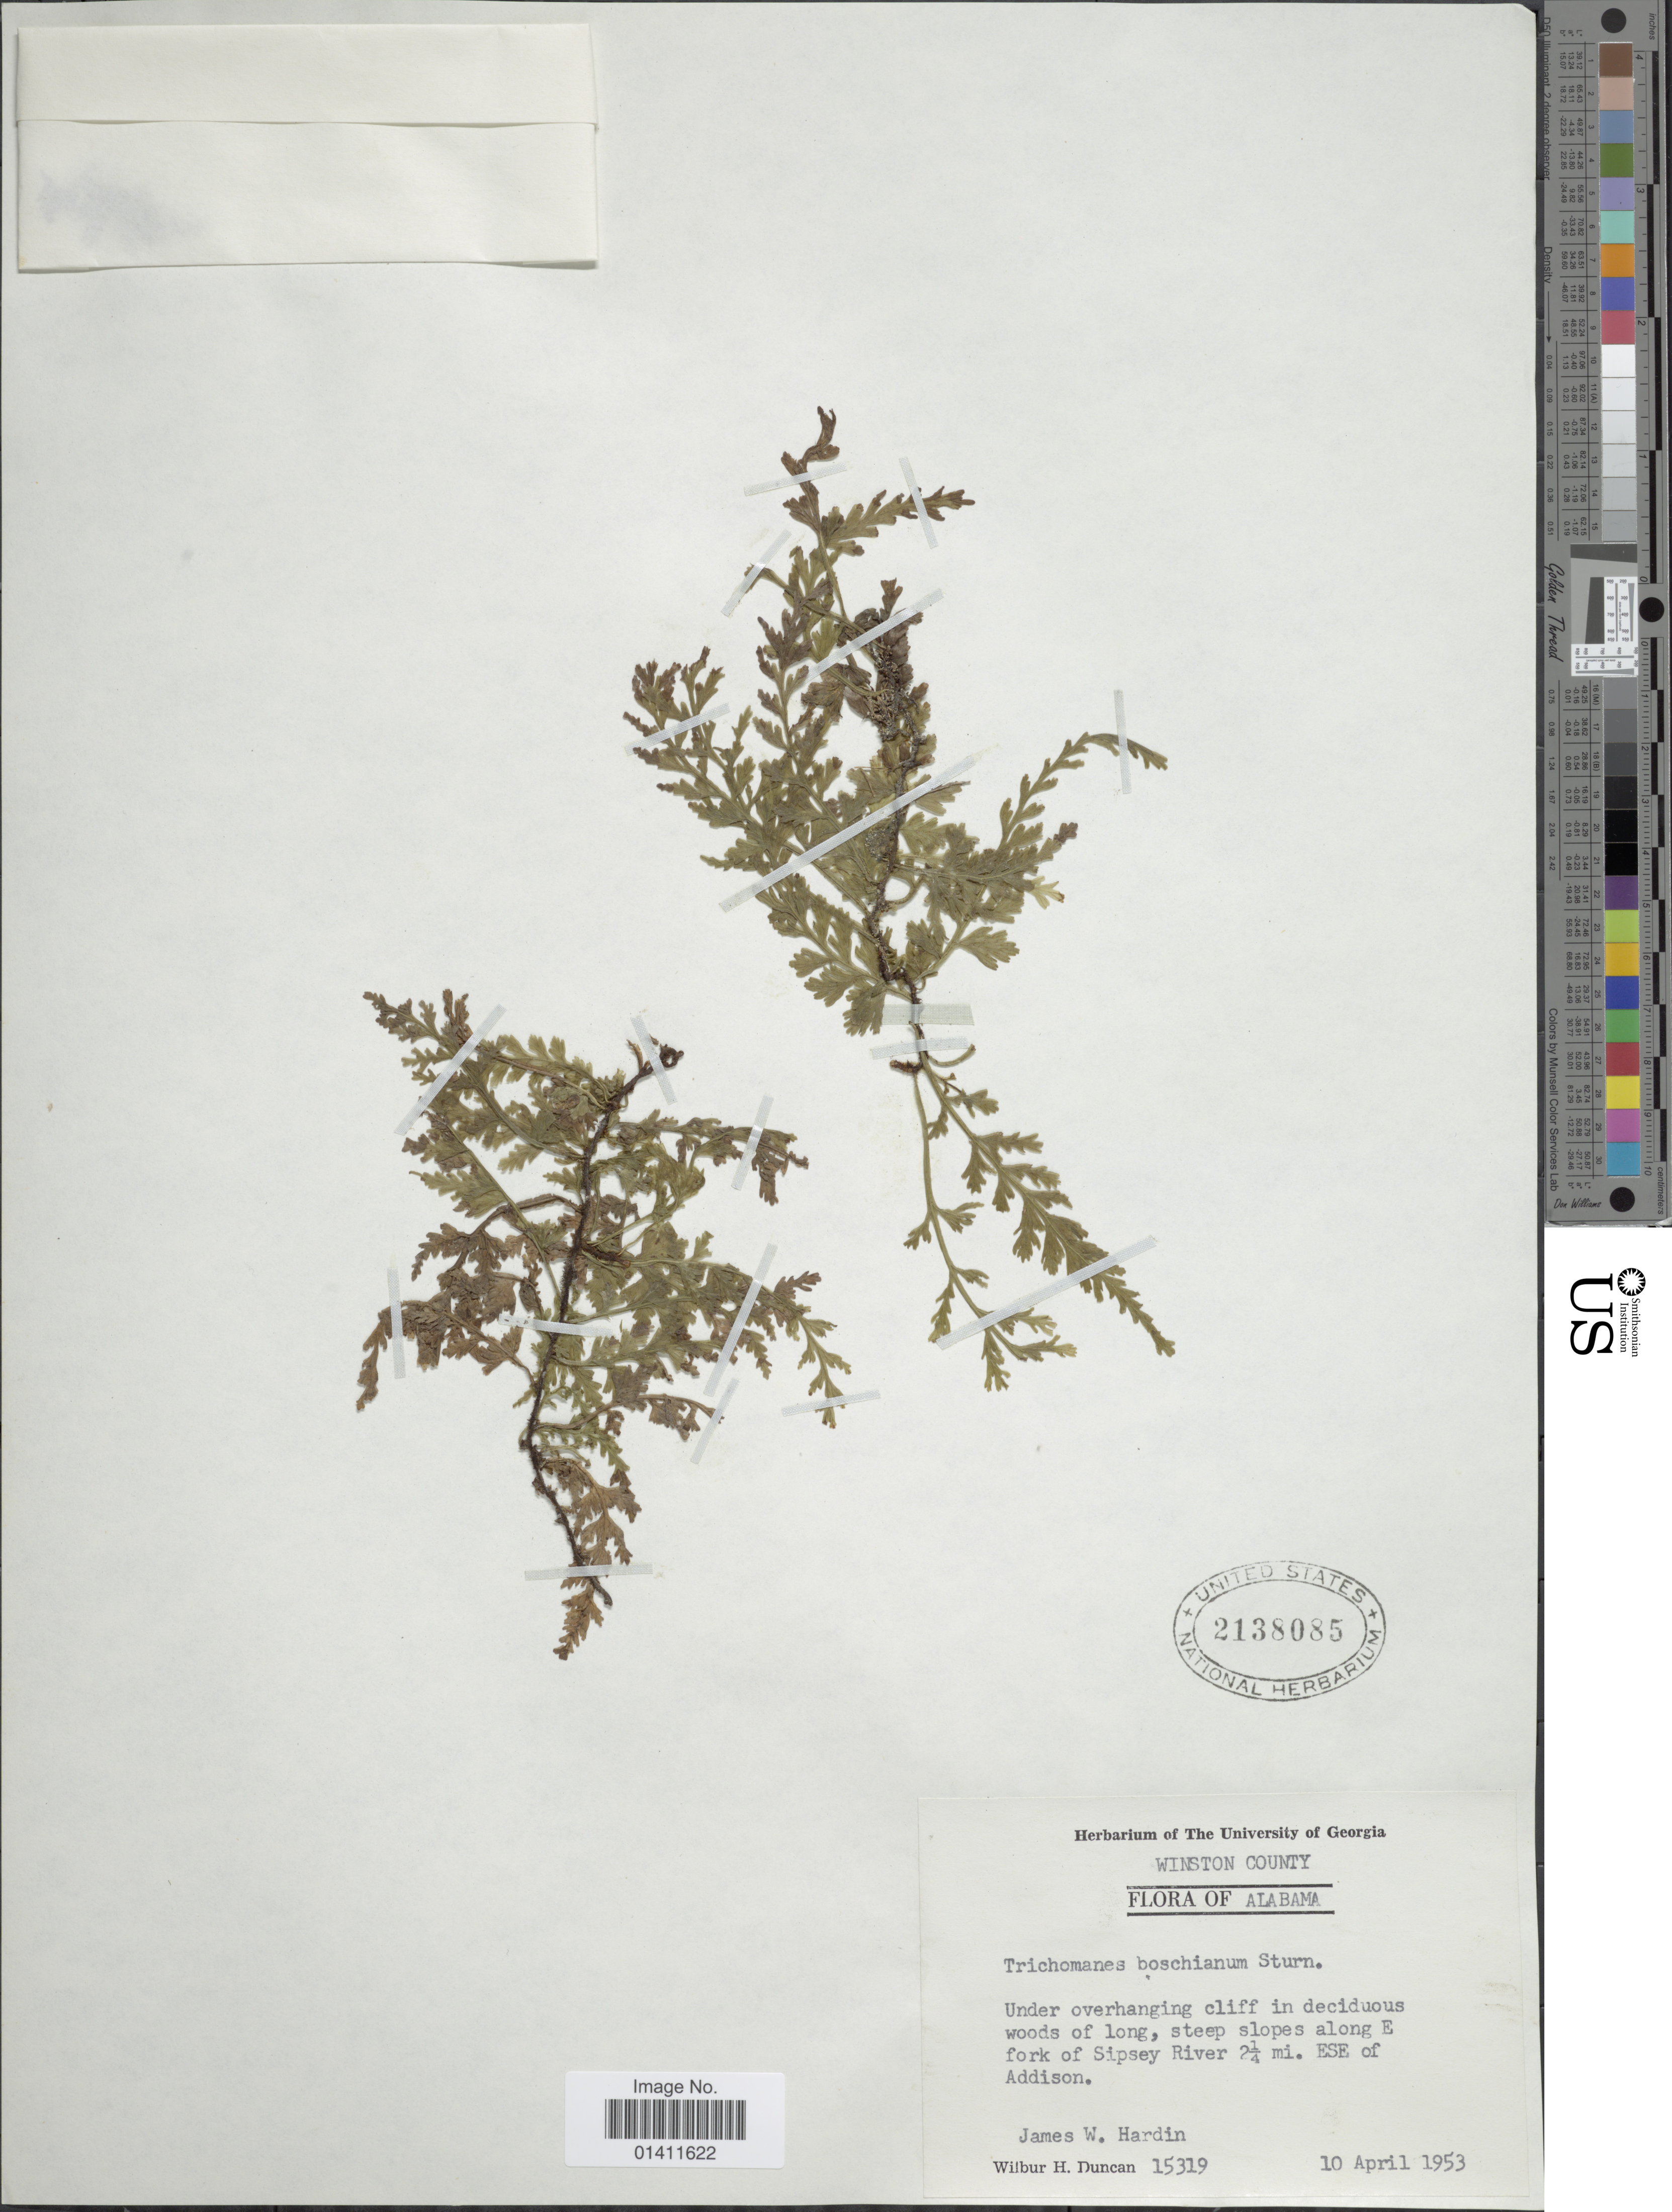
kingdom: Plantae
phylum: Tracheophyta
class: Polypodiopsida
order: Hymenophyllales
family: Hymenophyllaceae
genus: Vandenboschia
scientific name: Vandenboschia boschiana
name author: (J.W. Sturm ex Bosch) Ebihara & K. Iwats.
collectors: J. W. Hardin & W. H. Duncan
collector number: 15319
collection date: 1953-04-10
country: United States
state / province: Alabama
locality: Winston County. Steep slopes along E fork of Sipsey River 2 1/4 mi. ESE of Addison.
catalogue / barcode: US 2138085